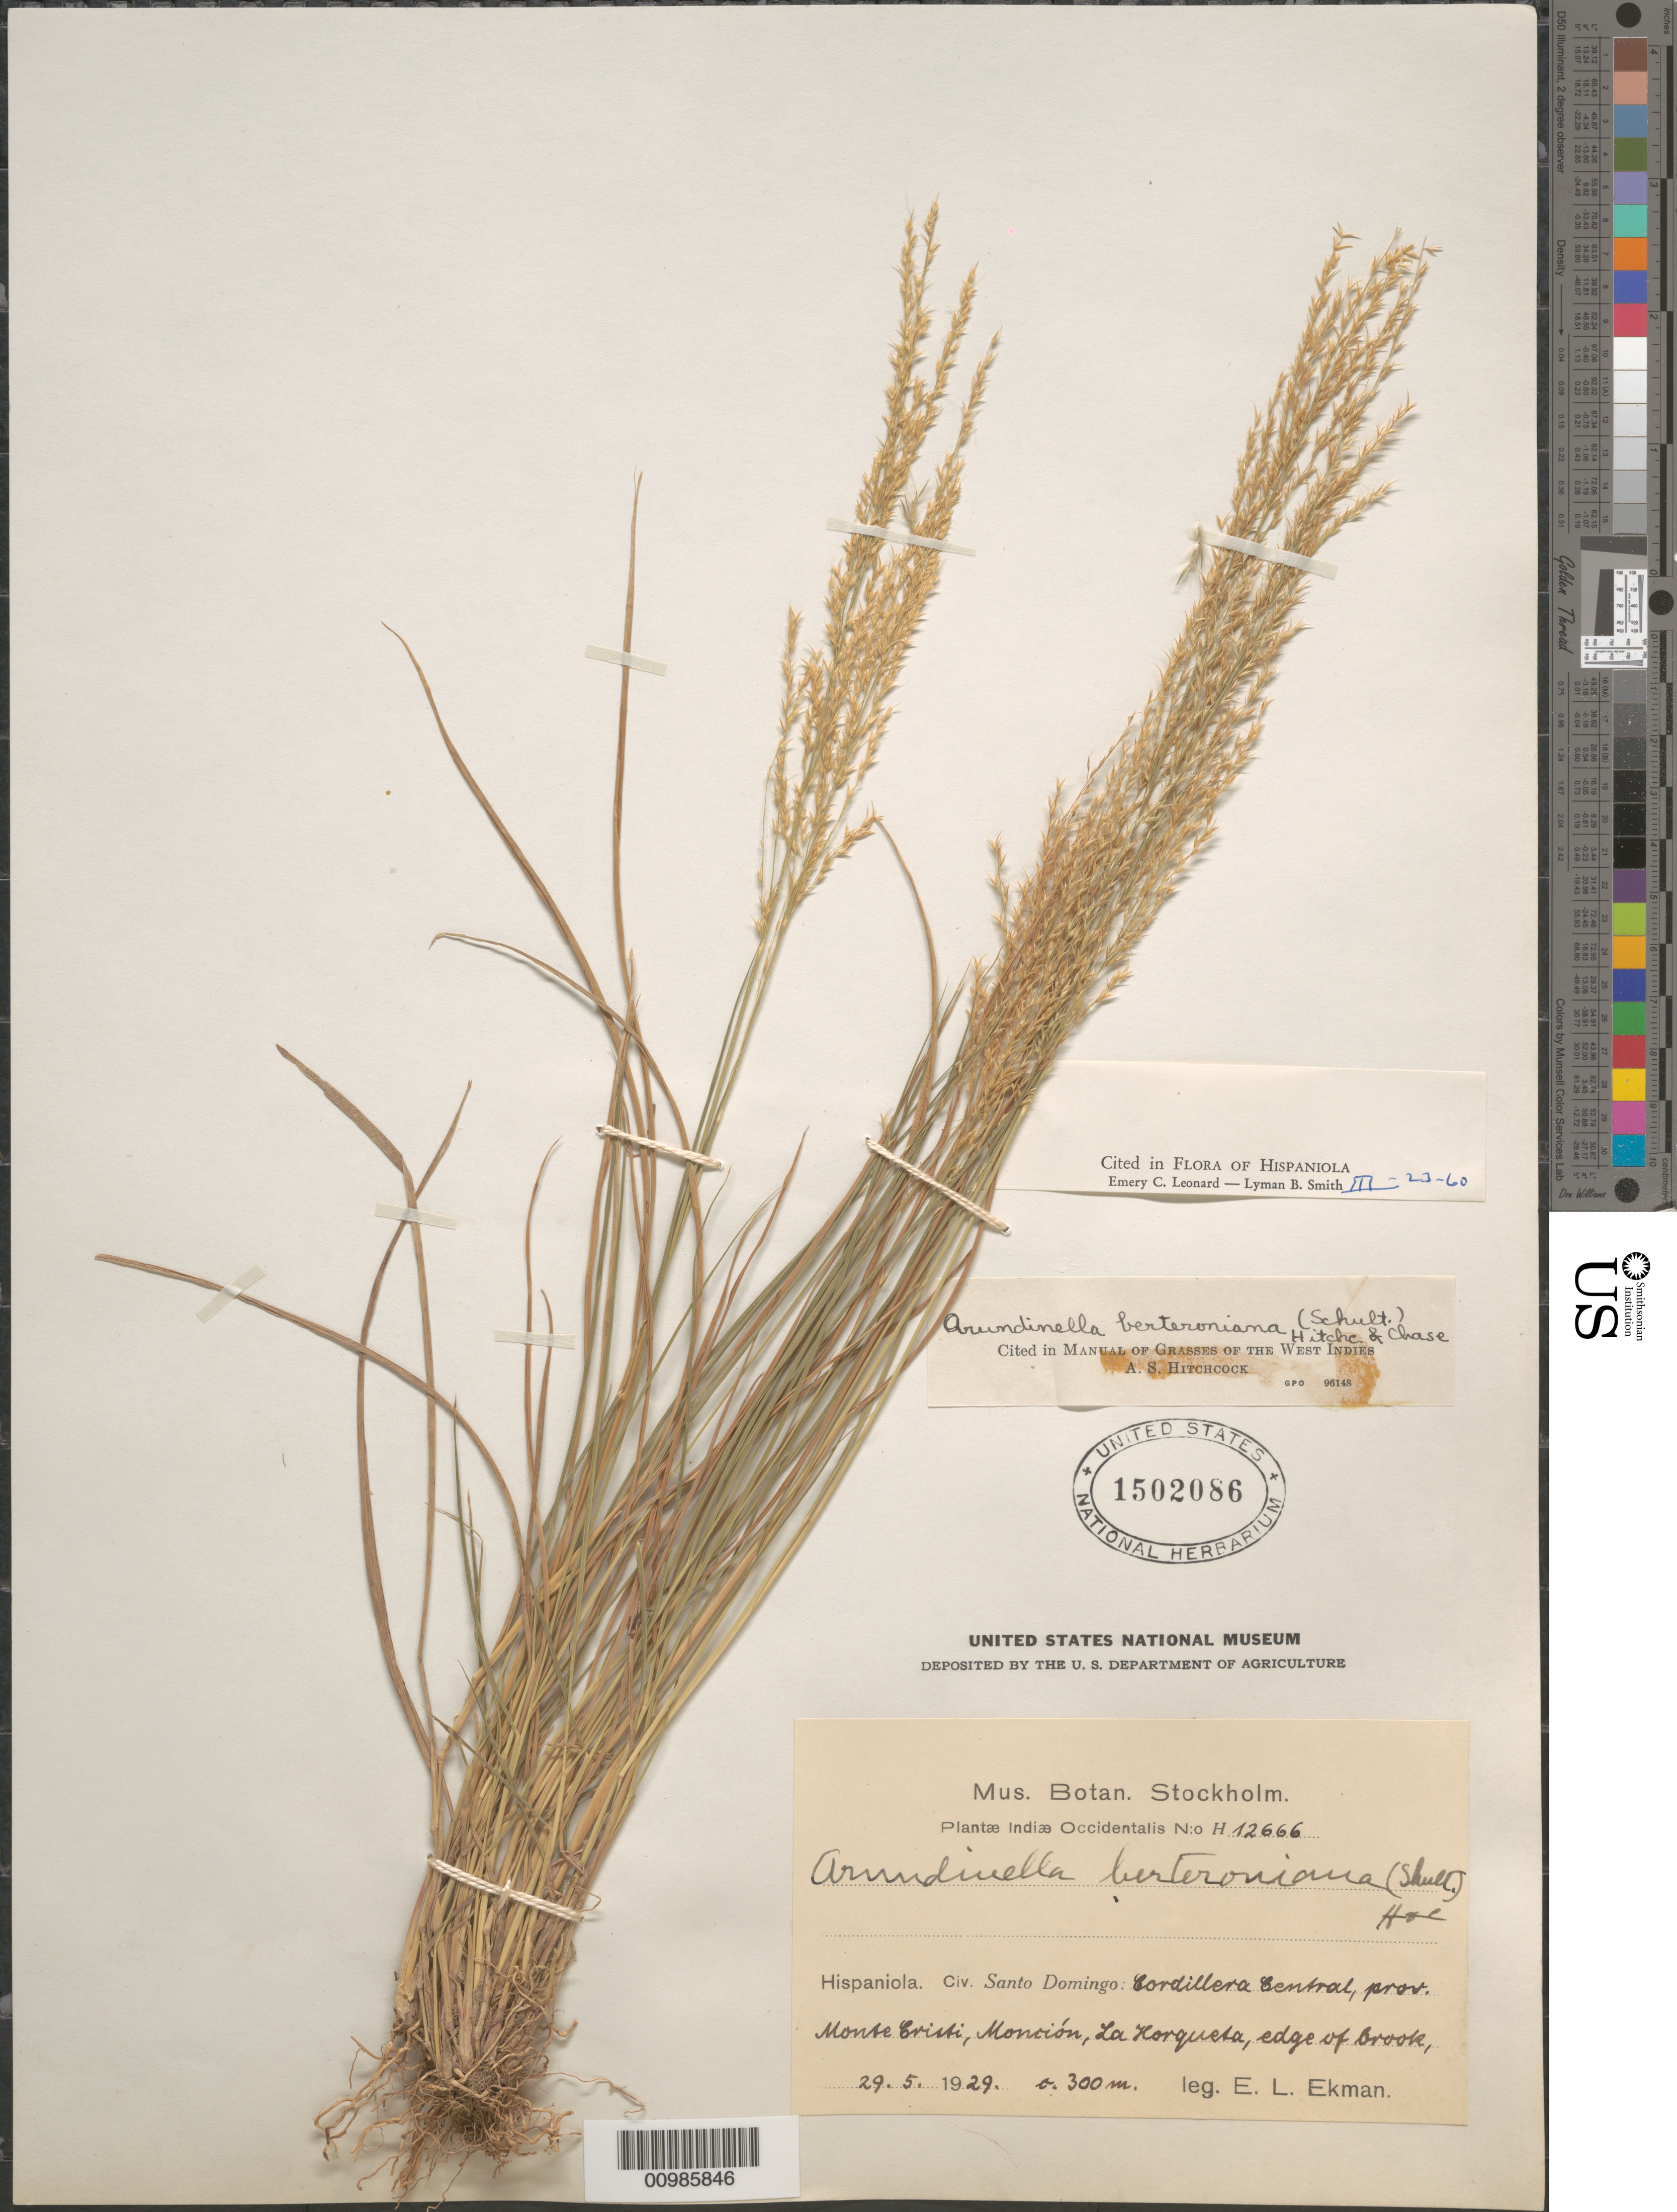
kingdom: Plantae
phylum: Tracheophyta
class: Liliopsida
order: Poales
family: Poaceae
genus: Arundinella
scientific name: Arundinella berteroniana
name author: (Schult.) Hitchc. & Chase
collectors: E. L. Ekman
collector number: H 12666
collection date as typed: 29 May 1929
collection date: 1929-05-29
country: Dominican Republic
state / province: Monte Cristi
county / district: Monción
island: Hispaniola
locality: La Horqueta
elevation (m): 300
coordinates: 0 N, 0 E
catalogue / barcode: US 1502086